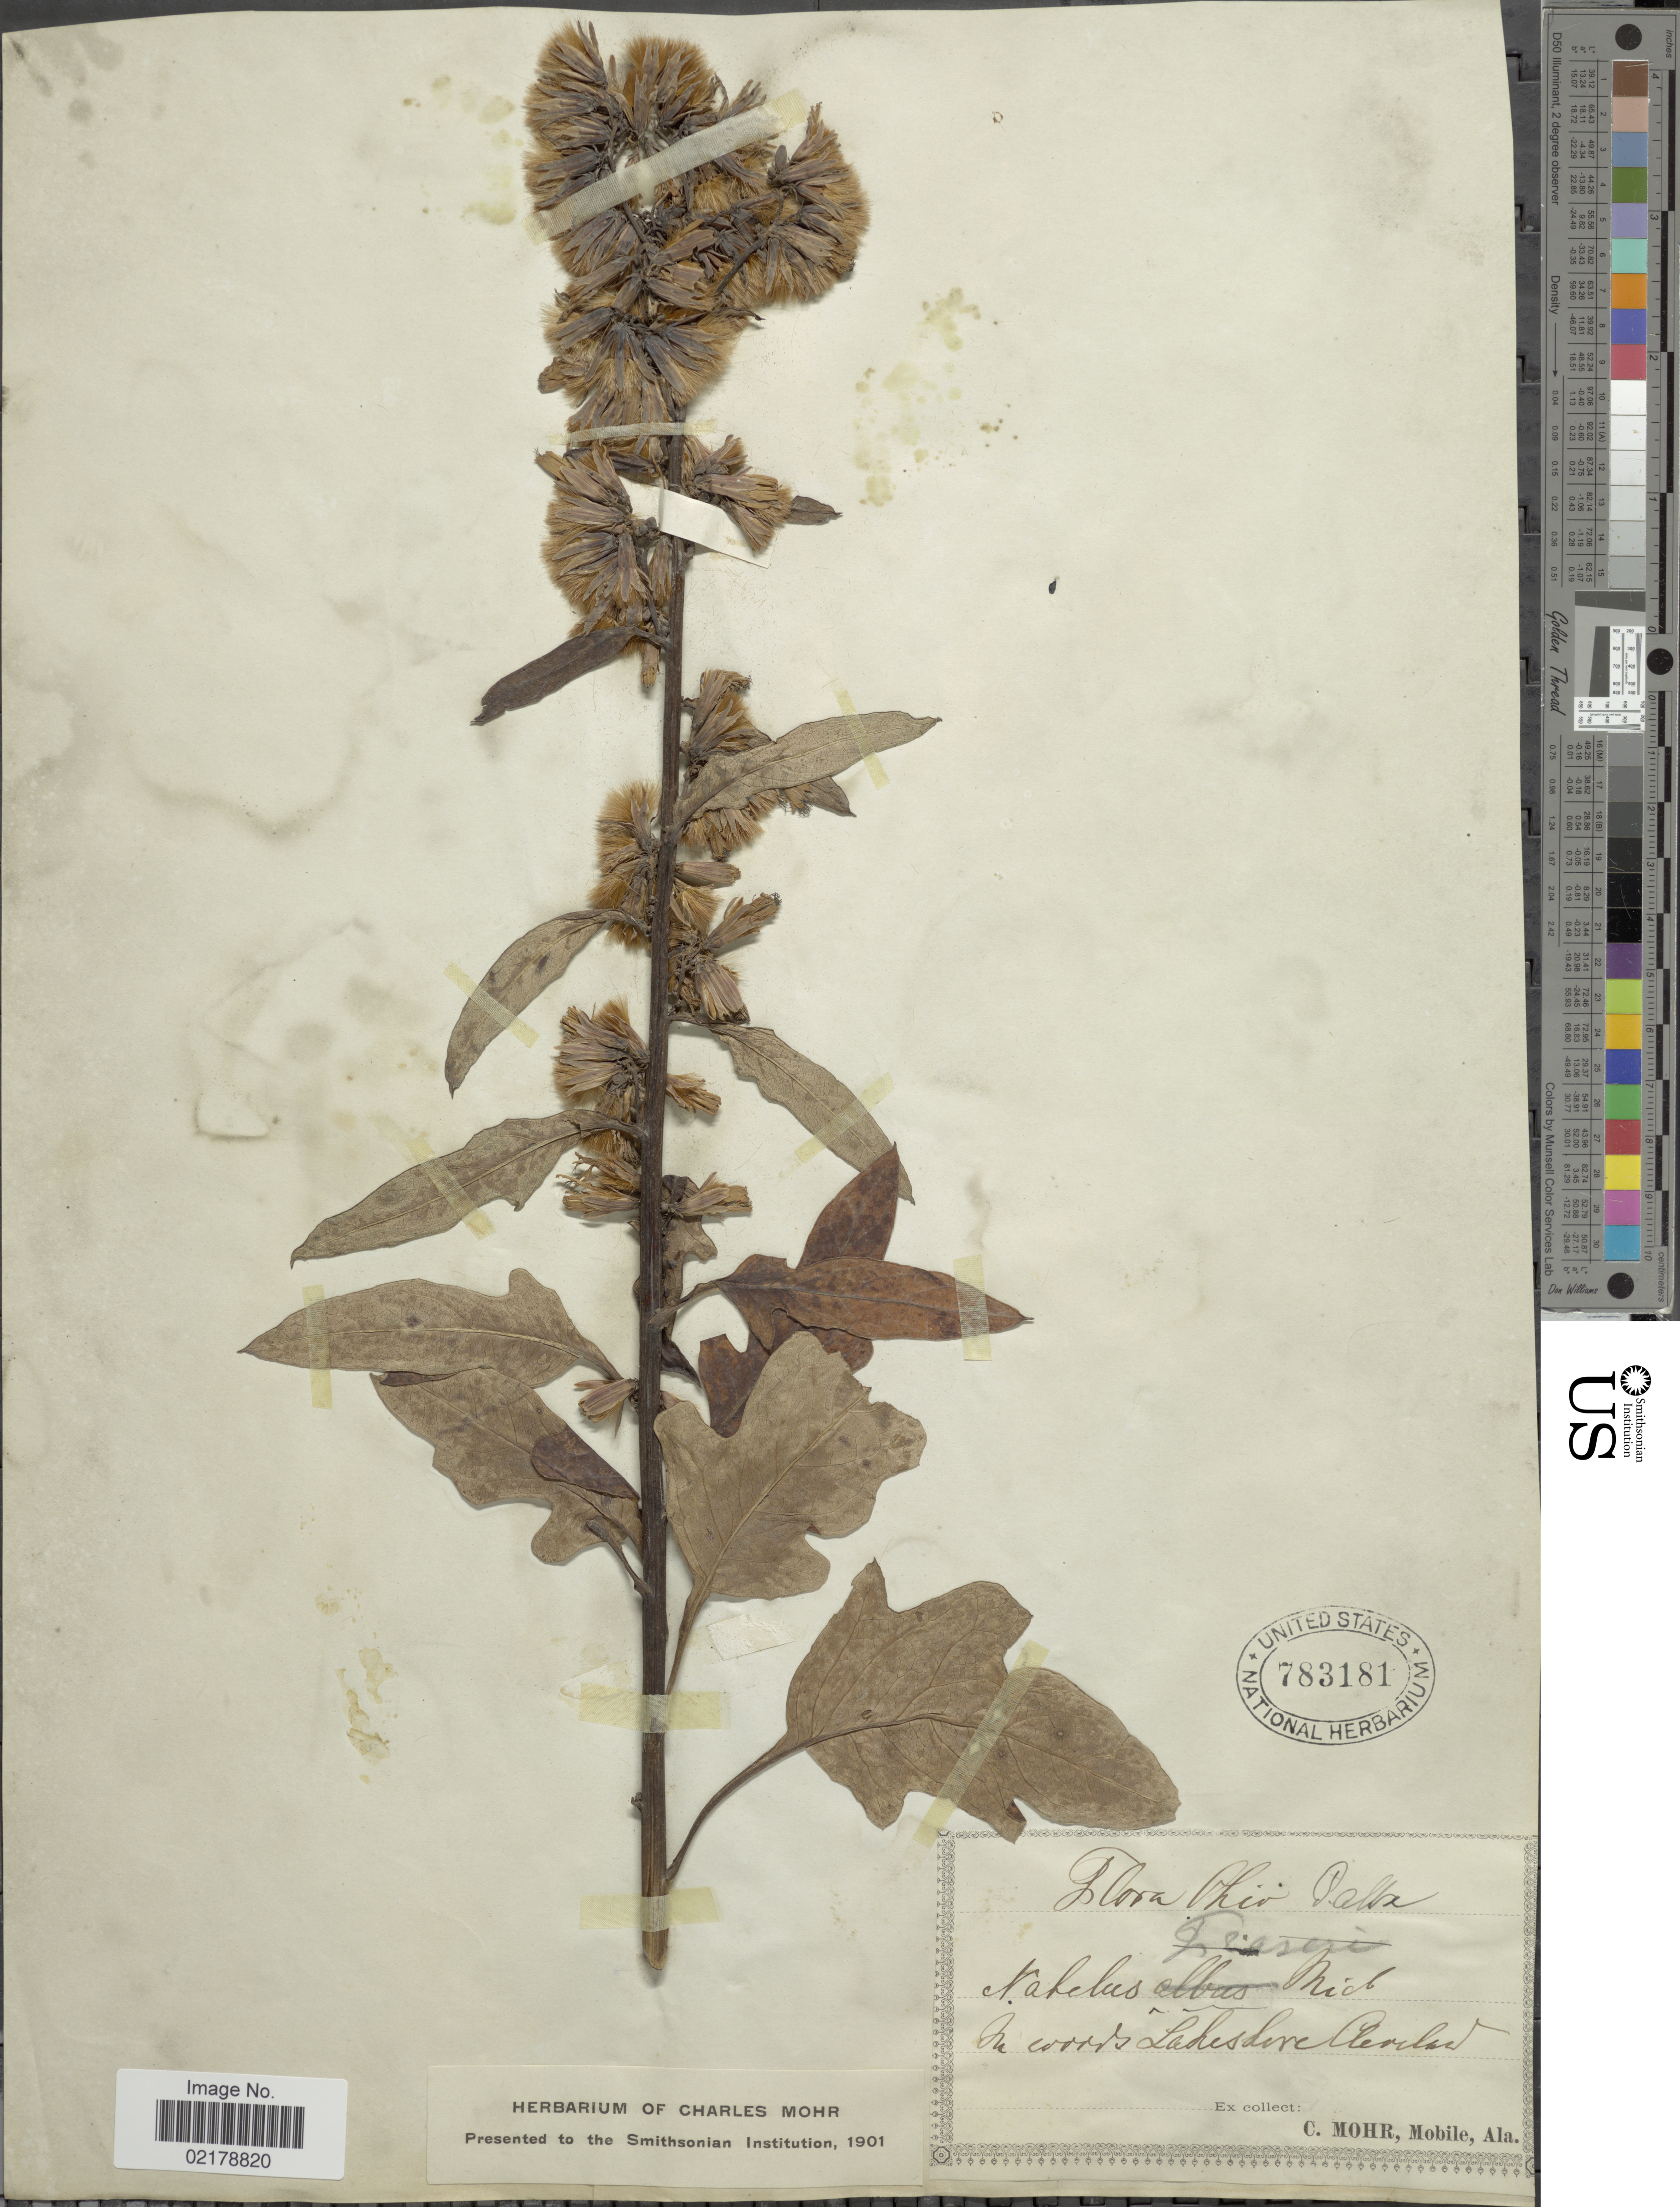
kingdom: Plantae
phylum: Tracheophyta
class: Magnoliopsida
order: Asterales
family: Asteraceae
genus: Nabalus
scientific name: Nabalus albus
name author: (L.) Hook.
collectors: C. T. Mohr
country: United States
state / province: Ohio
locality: In woods Lakeshore Cleveland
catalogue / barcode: US 783181